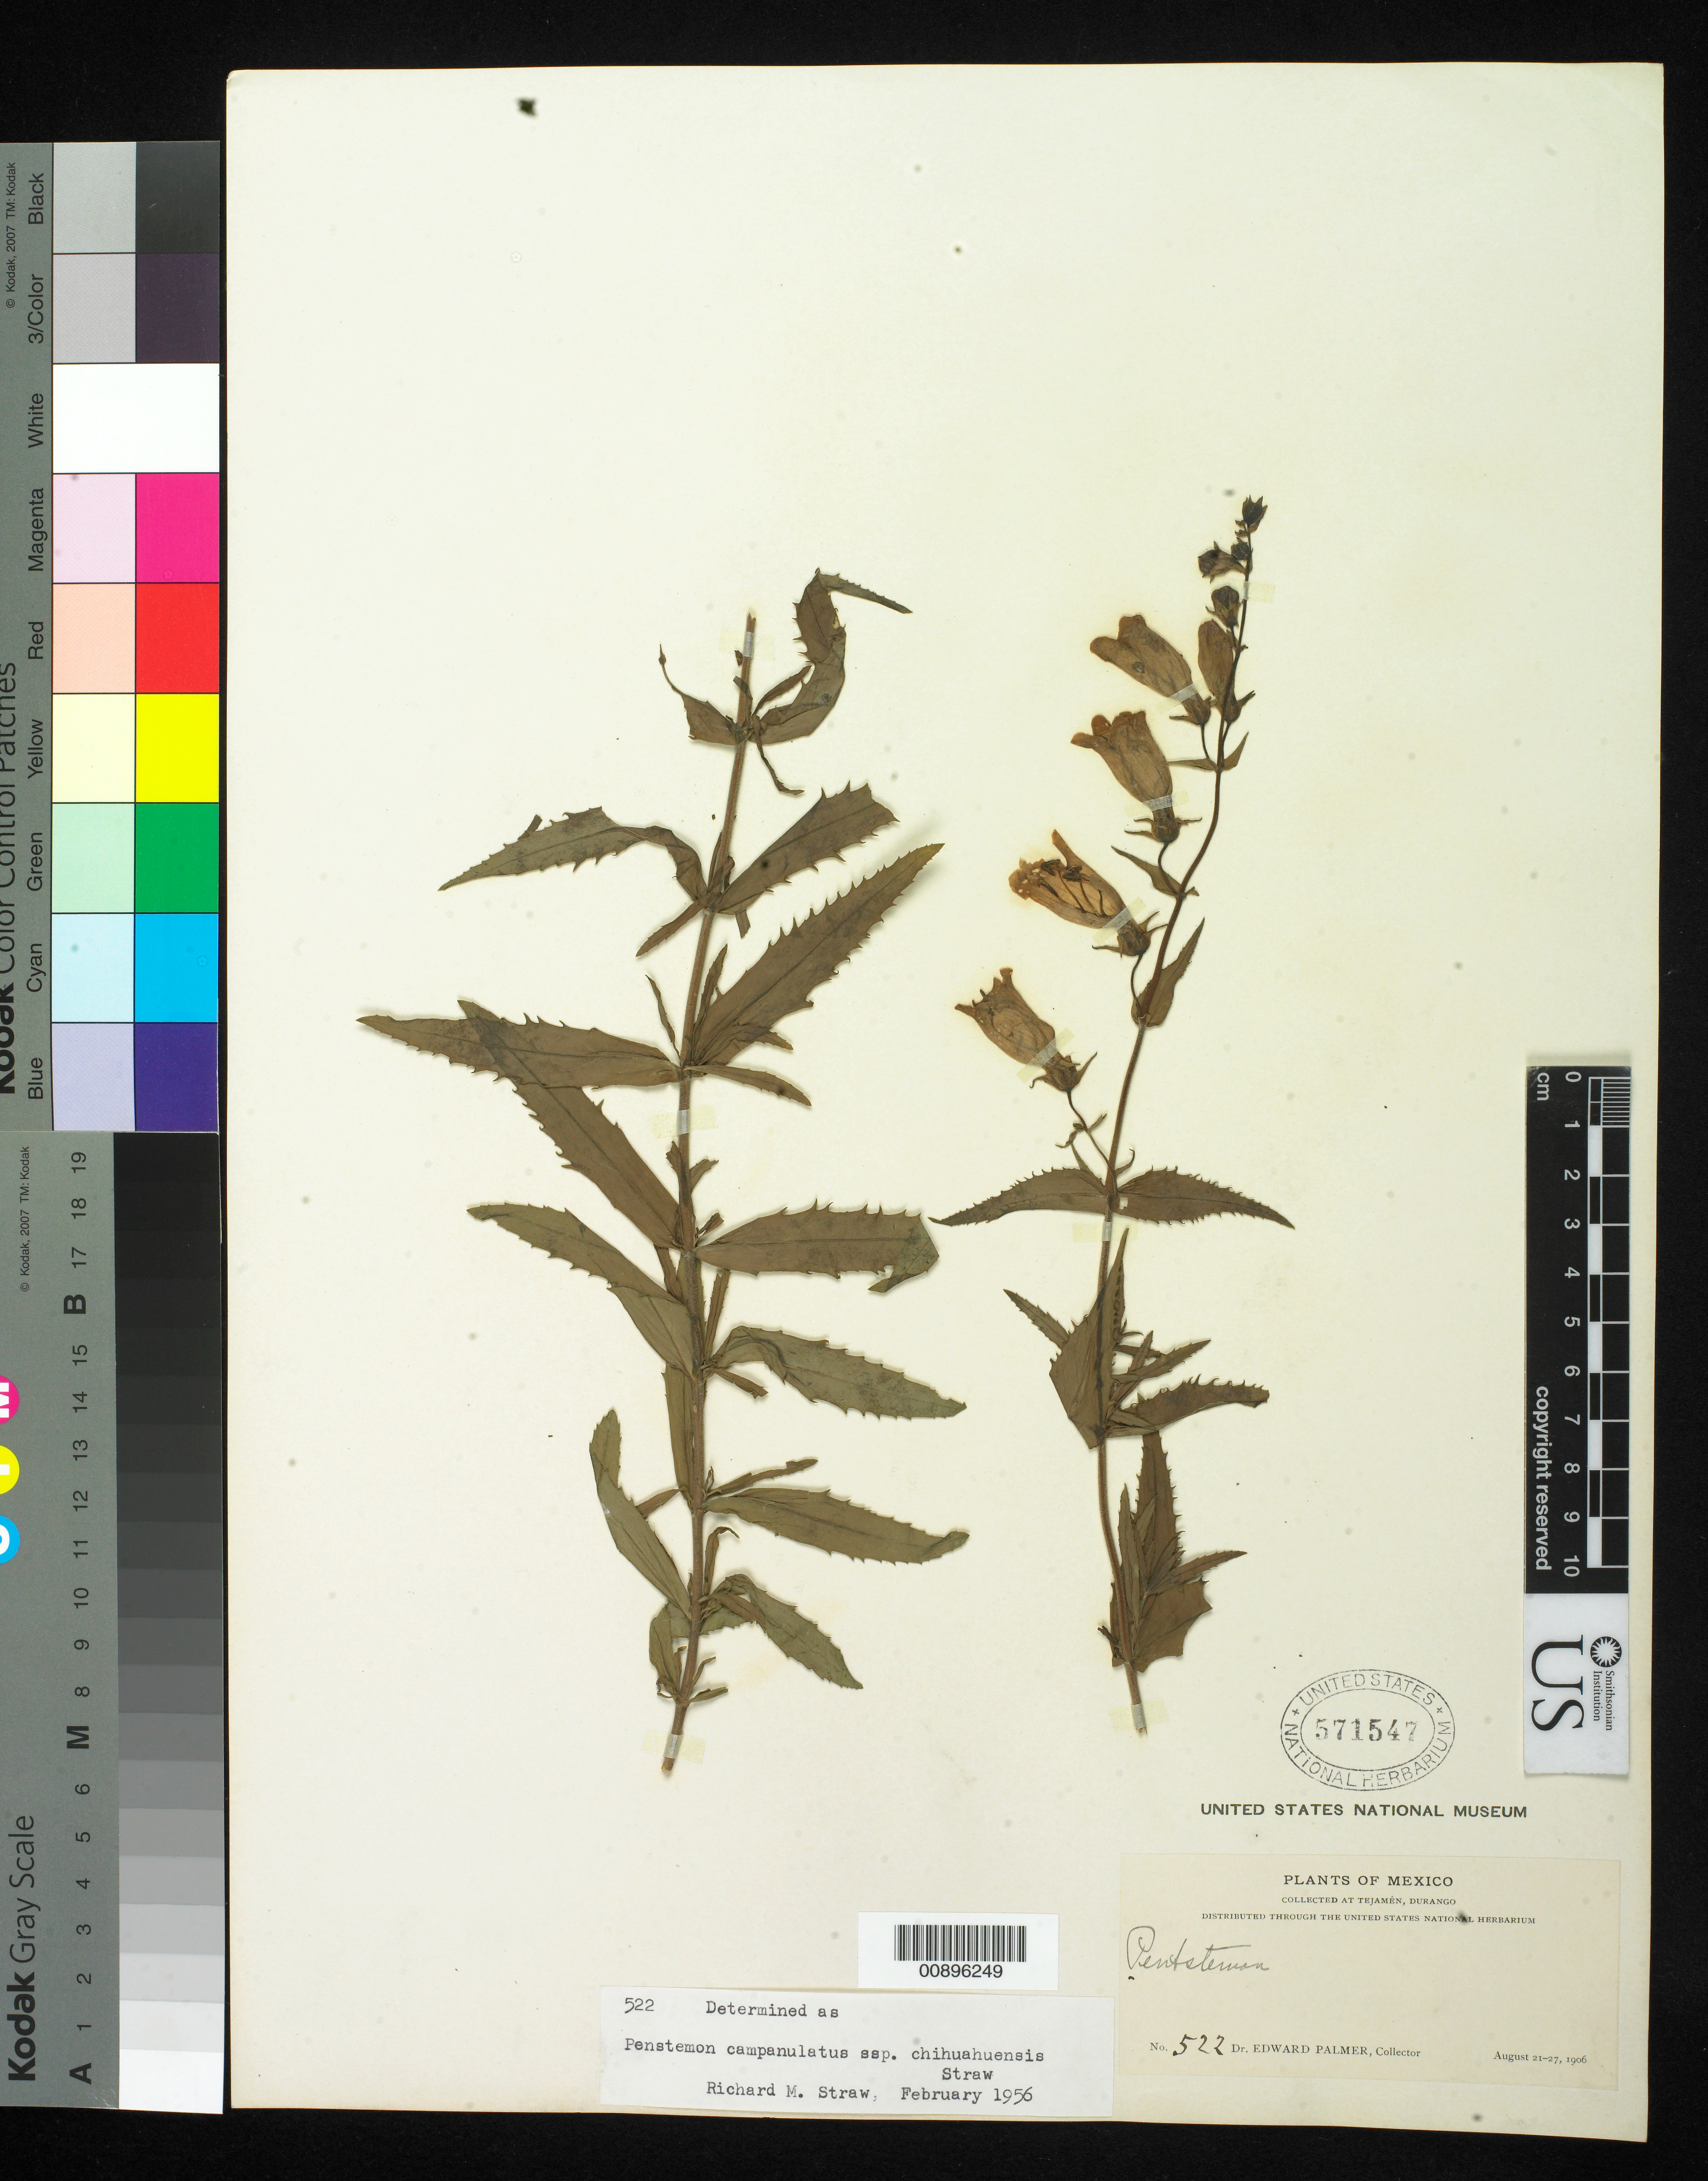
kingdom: Plantae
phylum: Tracheophyta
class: Magnoliopsida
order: Lamiales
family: Plantaginaceae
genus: Penstemon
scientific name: Penstemon campanulatus subsp. chihuahuensis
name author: Straw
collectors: E. Palmer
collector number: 522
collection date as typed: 21 Aug 1906 to 27 Aug 1906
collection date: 1906-08-21/1906-08-27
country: Mexico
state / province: Durango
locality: Tejamén, Durango.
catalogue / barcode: US 571547